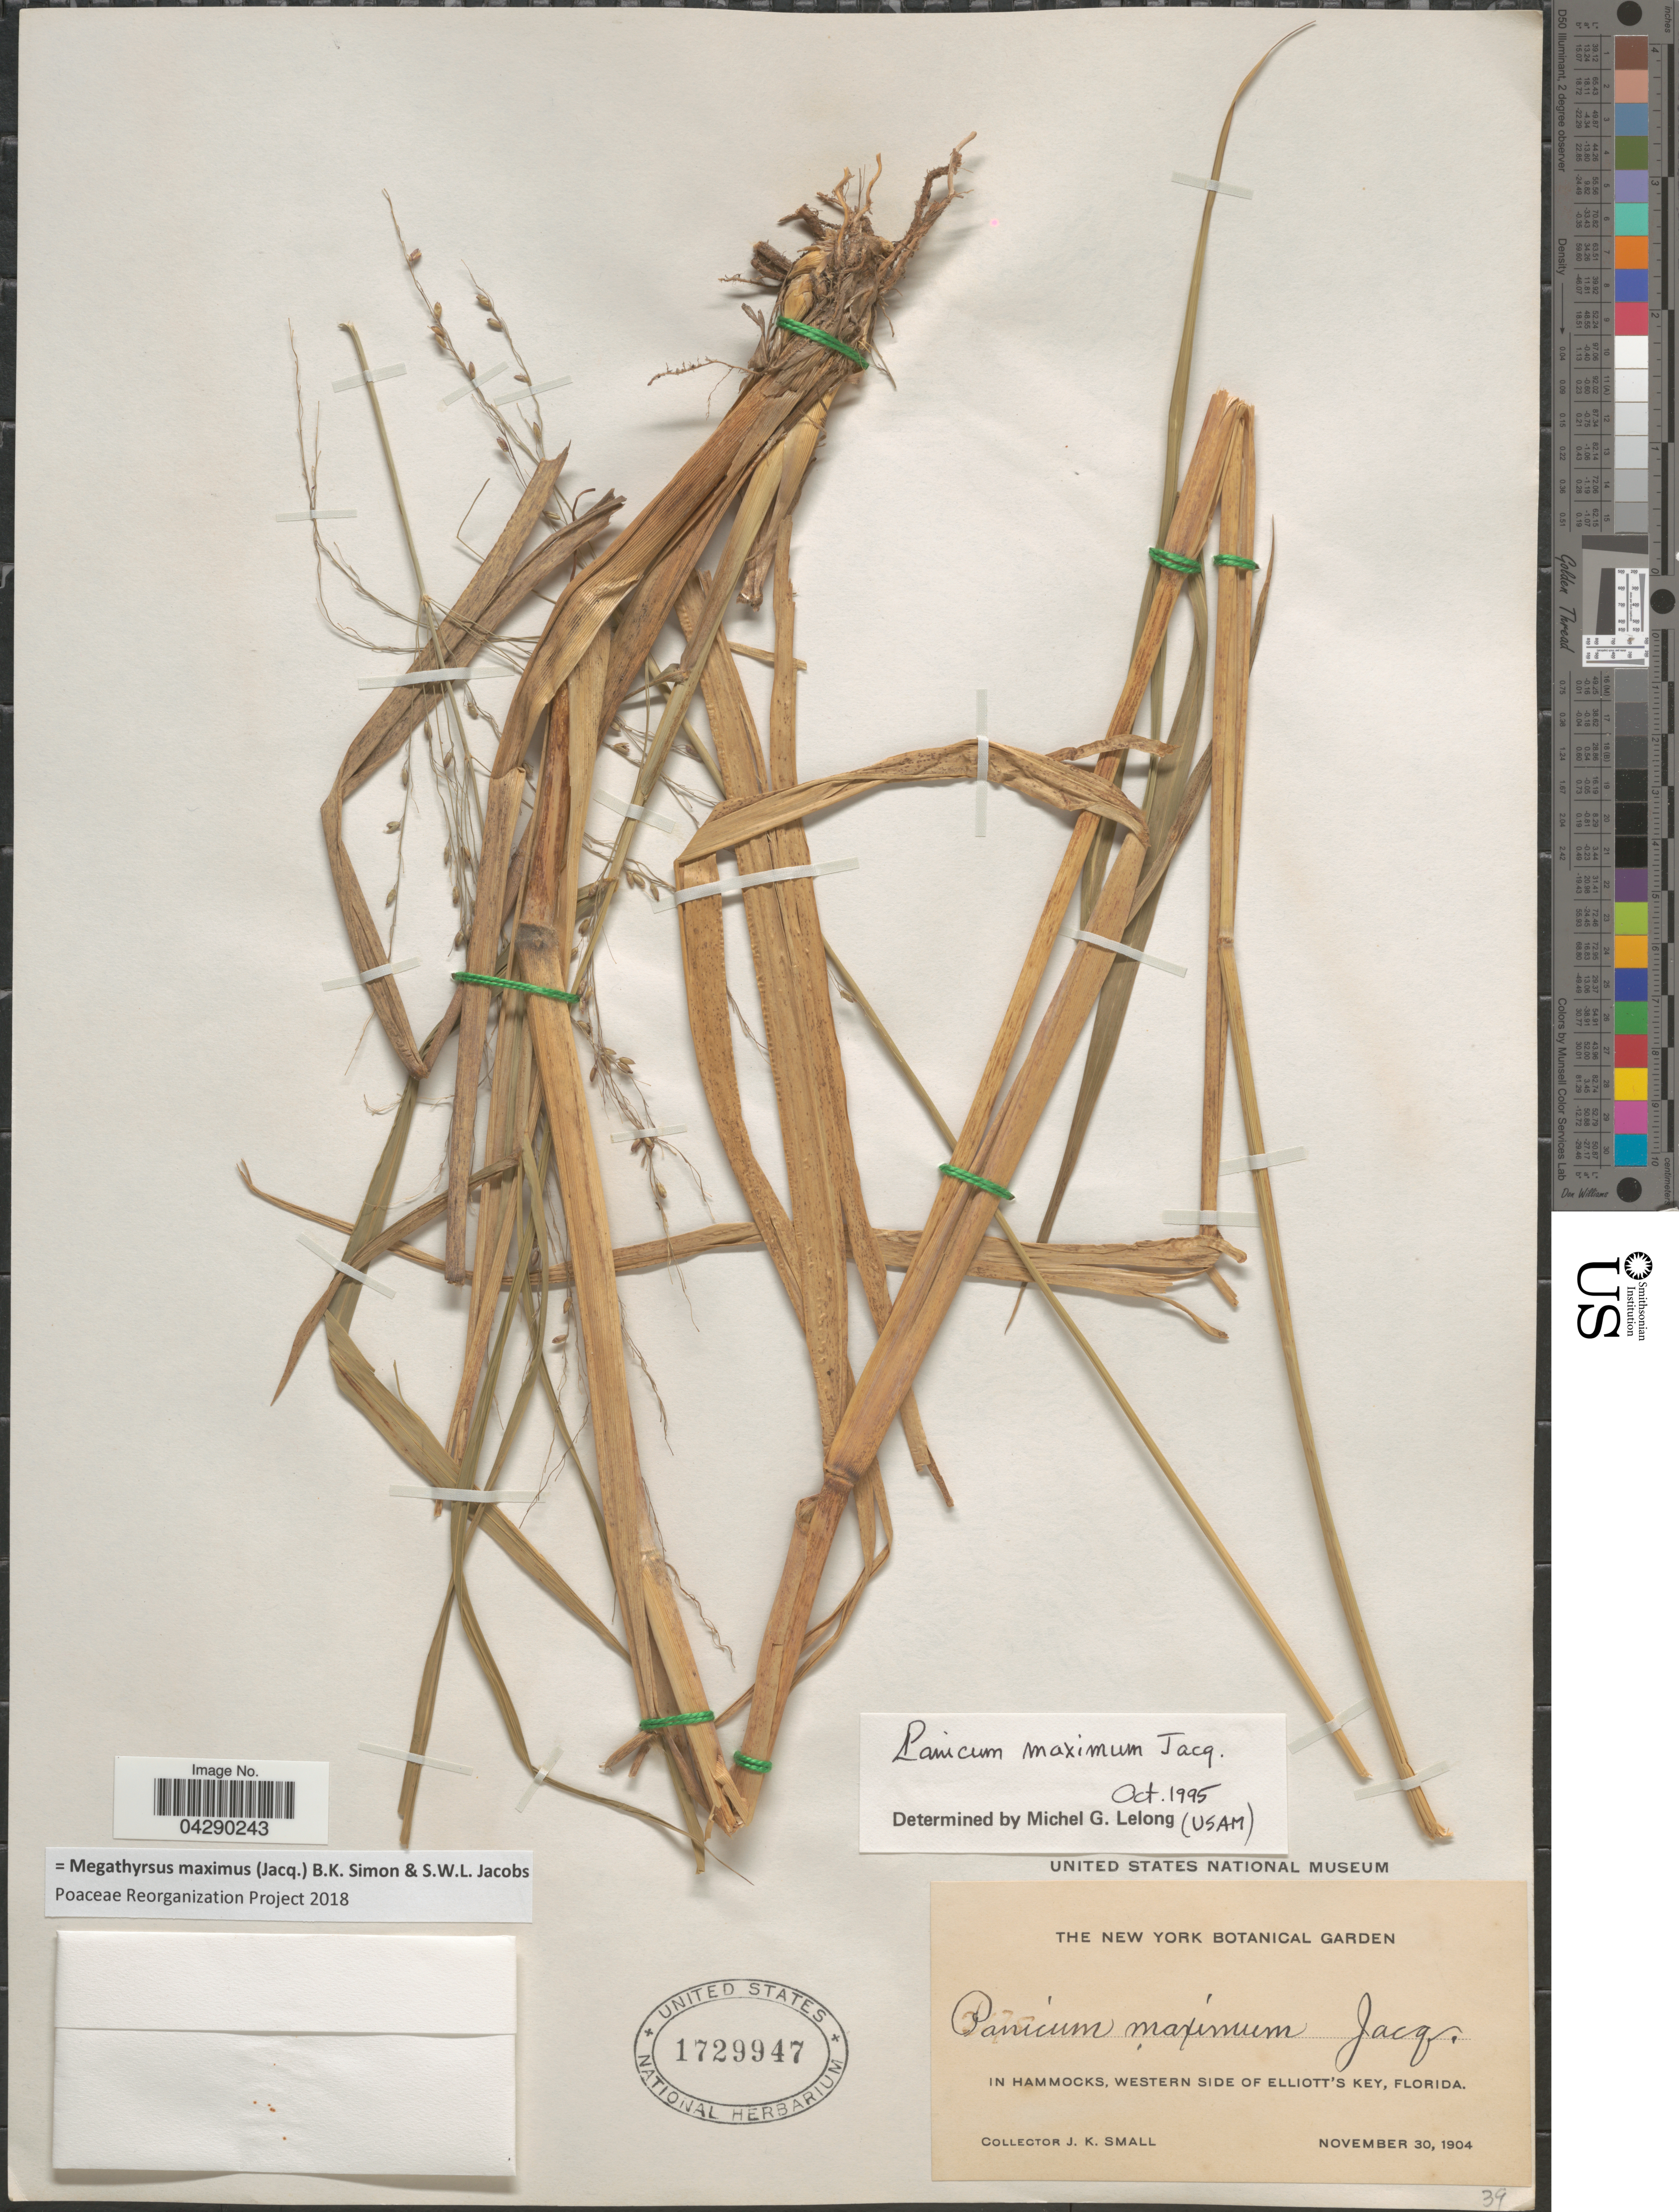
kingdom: Plantae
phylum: Tracheophyta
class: Liliopsida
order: Poales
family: Poaceae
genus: Megathyrsus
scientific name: Megathyrsus maximus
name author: (Jacq.) B.K. Simon & S.W.L. Jacobs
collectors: J. K. Small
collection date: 1904-11-30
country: United States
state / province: Florida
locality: In hammocks, western side of Elliott's Key.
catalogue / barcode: US 1729947